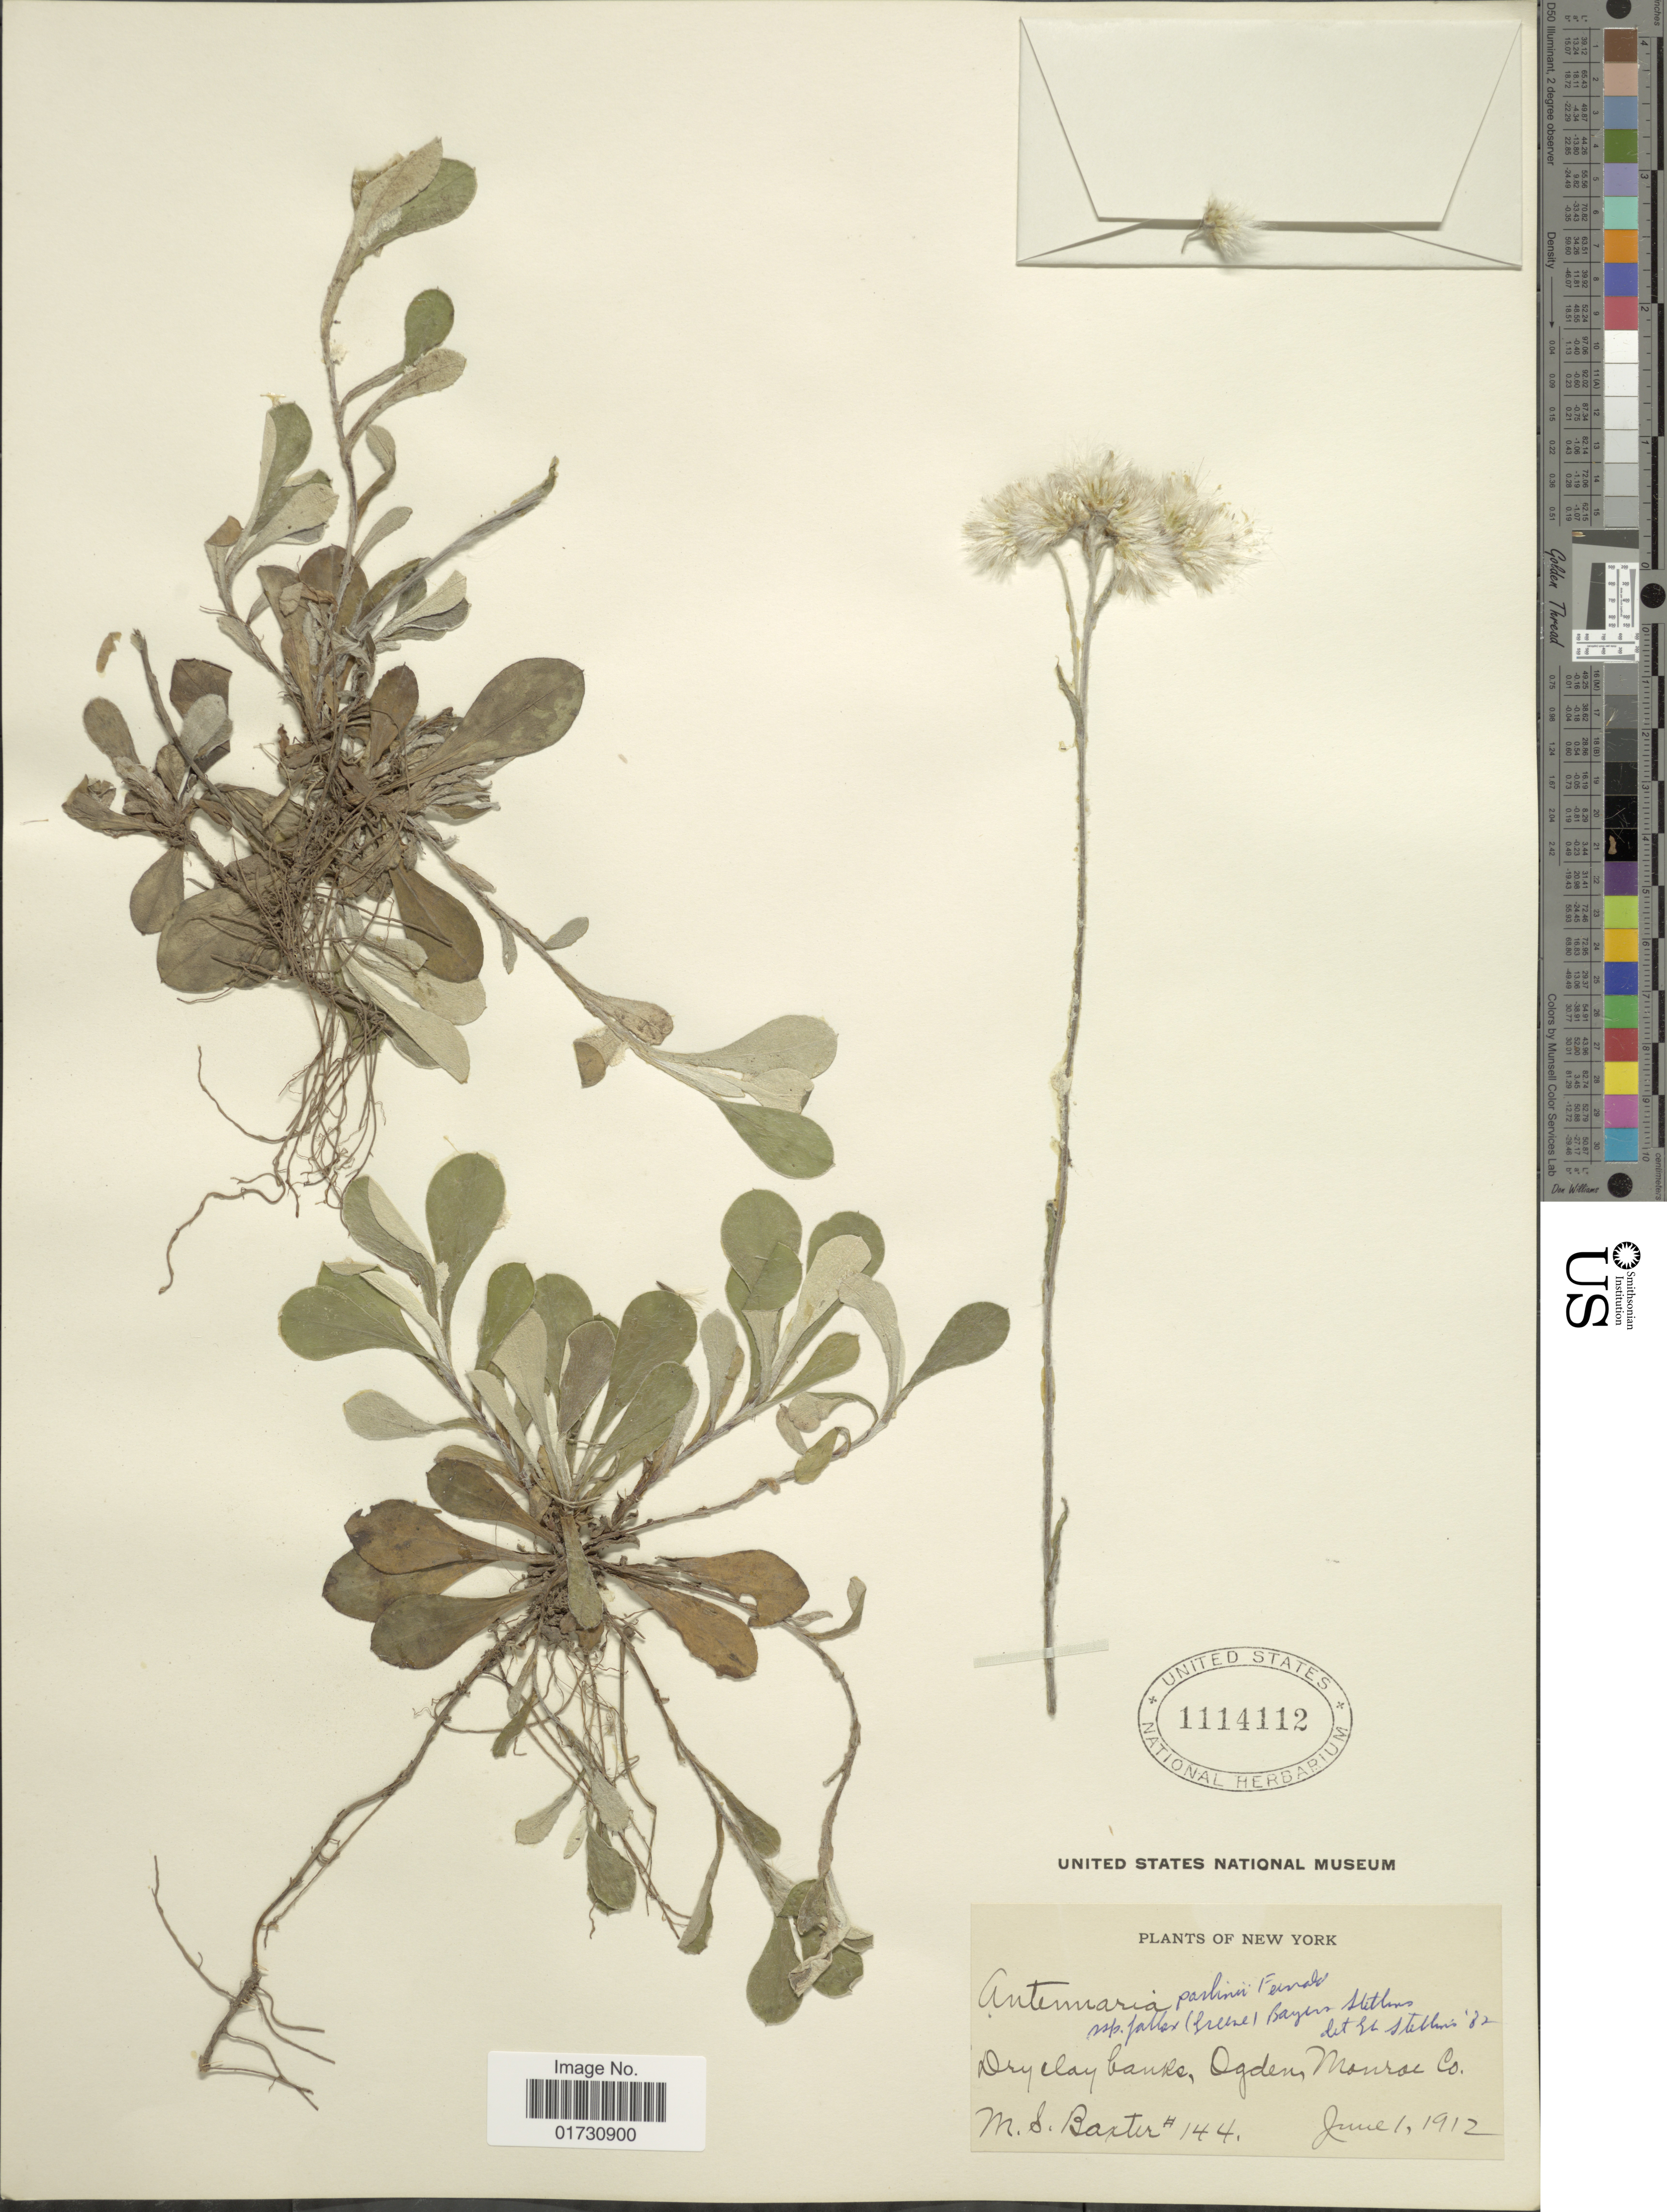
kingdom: Plantae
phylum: Tracheophyta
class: Magnoliopsida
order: Asterales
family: Asteraceae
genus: Antennaria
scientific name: Antennaria fallax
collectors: M. Baxter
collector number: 144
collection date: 1912-06-01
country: United States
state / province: New York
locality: Dry clay banks, Ogden, Monroe Co.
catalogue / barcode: US 1114112